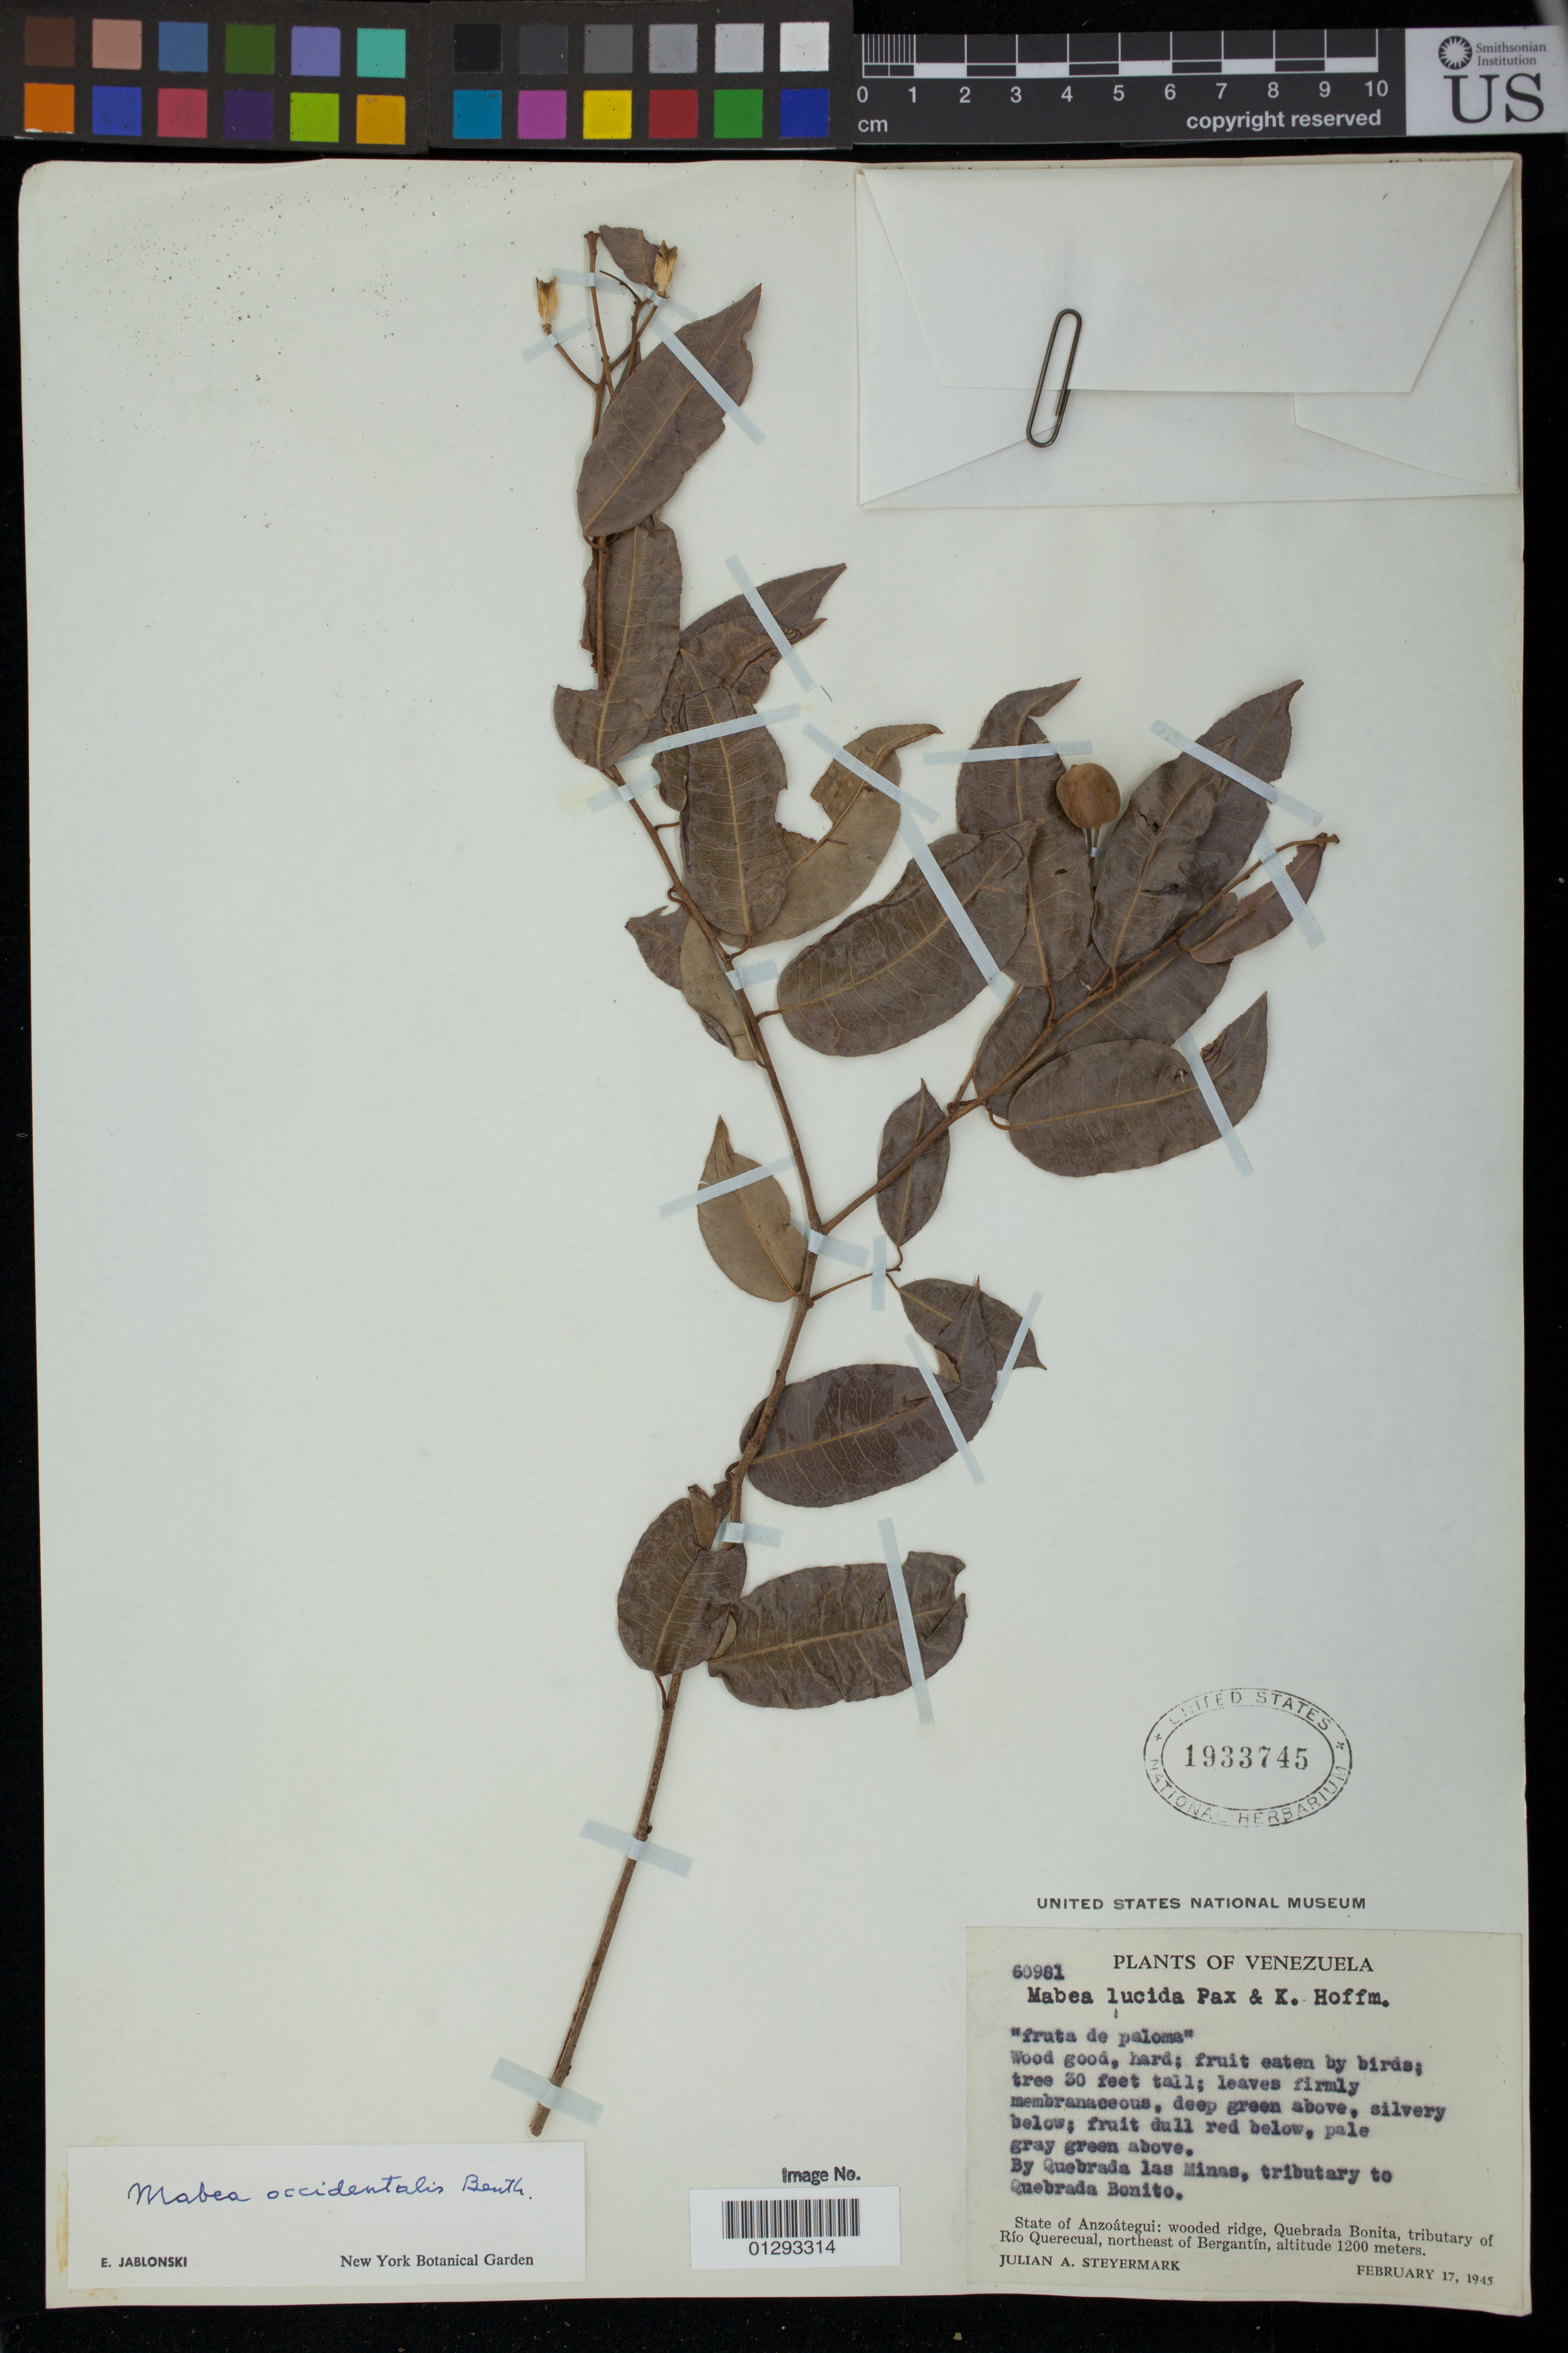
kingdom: Plantae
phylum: Tracheophyta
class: Magnoliopsida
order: Malpighiales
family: Euphorbiaceae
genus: Mabea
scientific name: Mabea occidentalis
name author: Benth.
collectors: J. Steyermark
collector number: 60981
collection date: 1945-02-17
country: Venezuela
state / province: Anzoategui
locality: By Quebrada las Minas, tributary to Quebrada Bonito.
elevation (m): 1200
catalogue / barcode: US 1933745